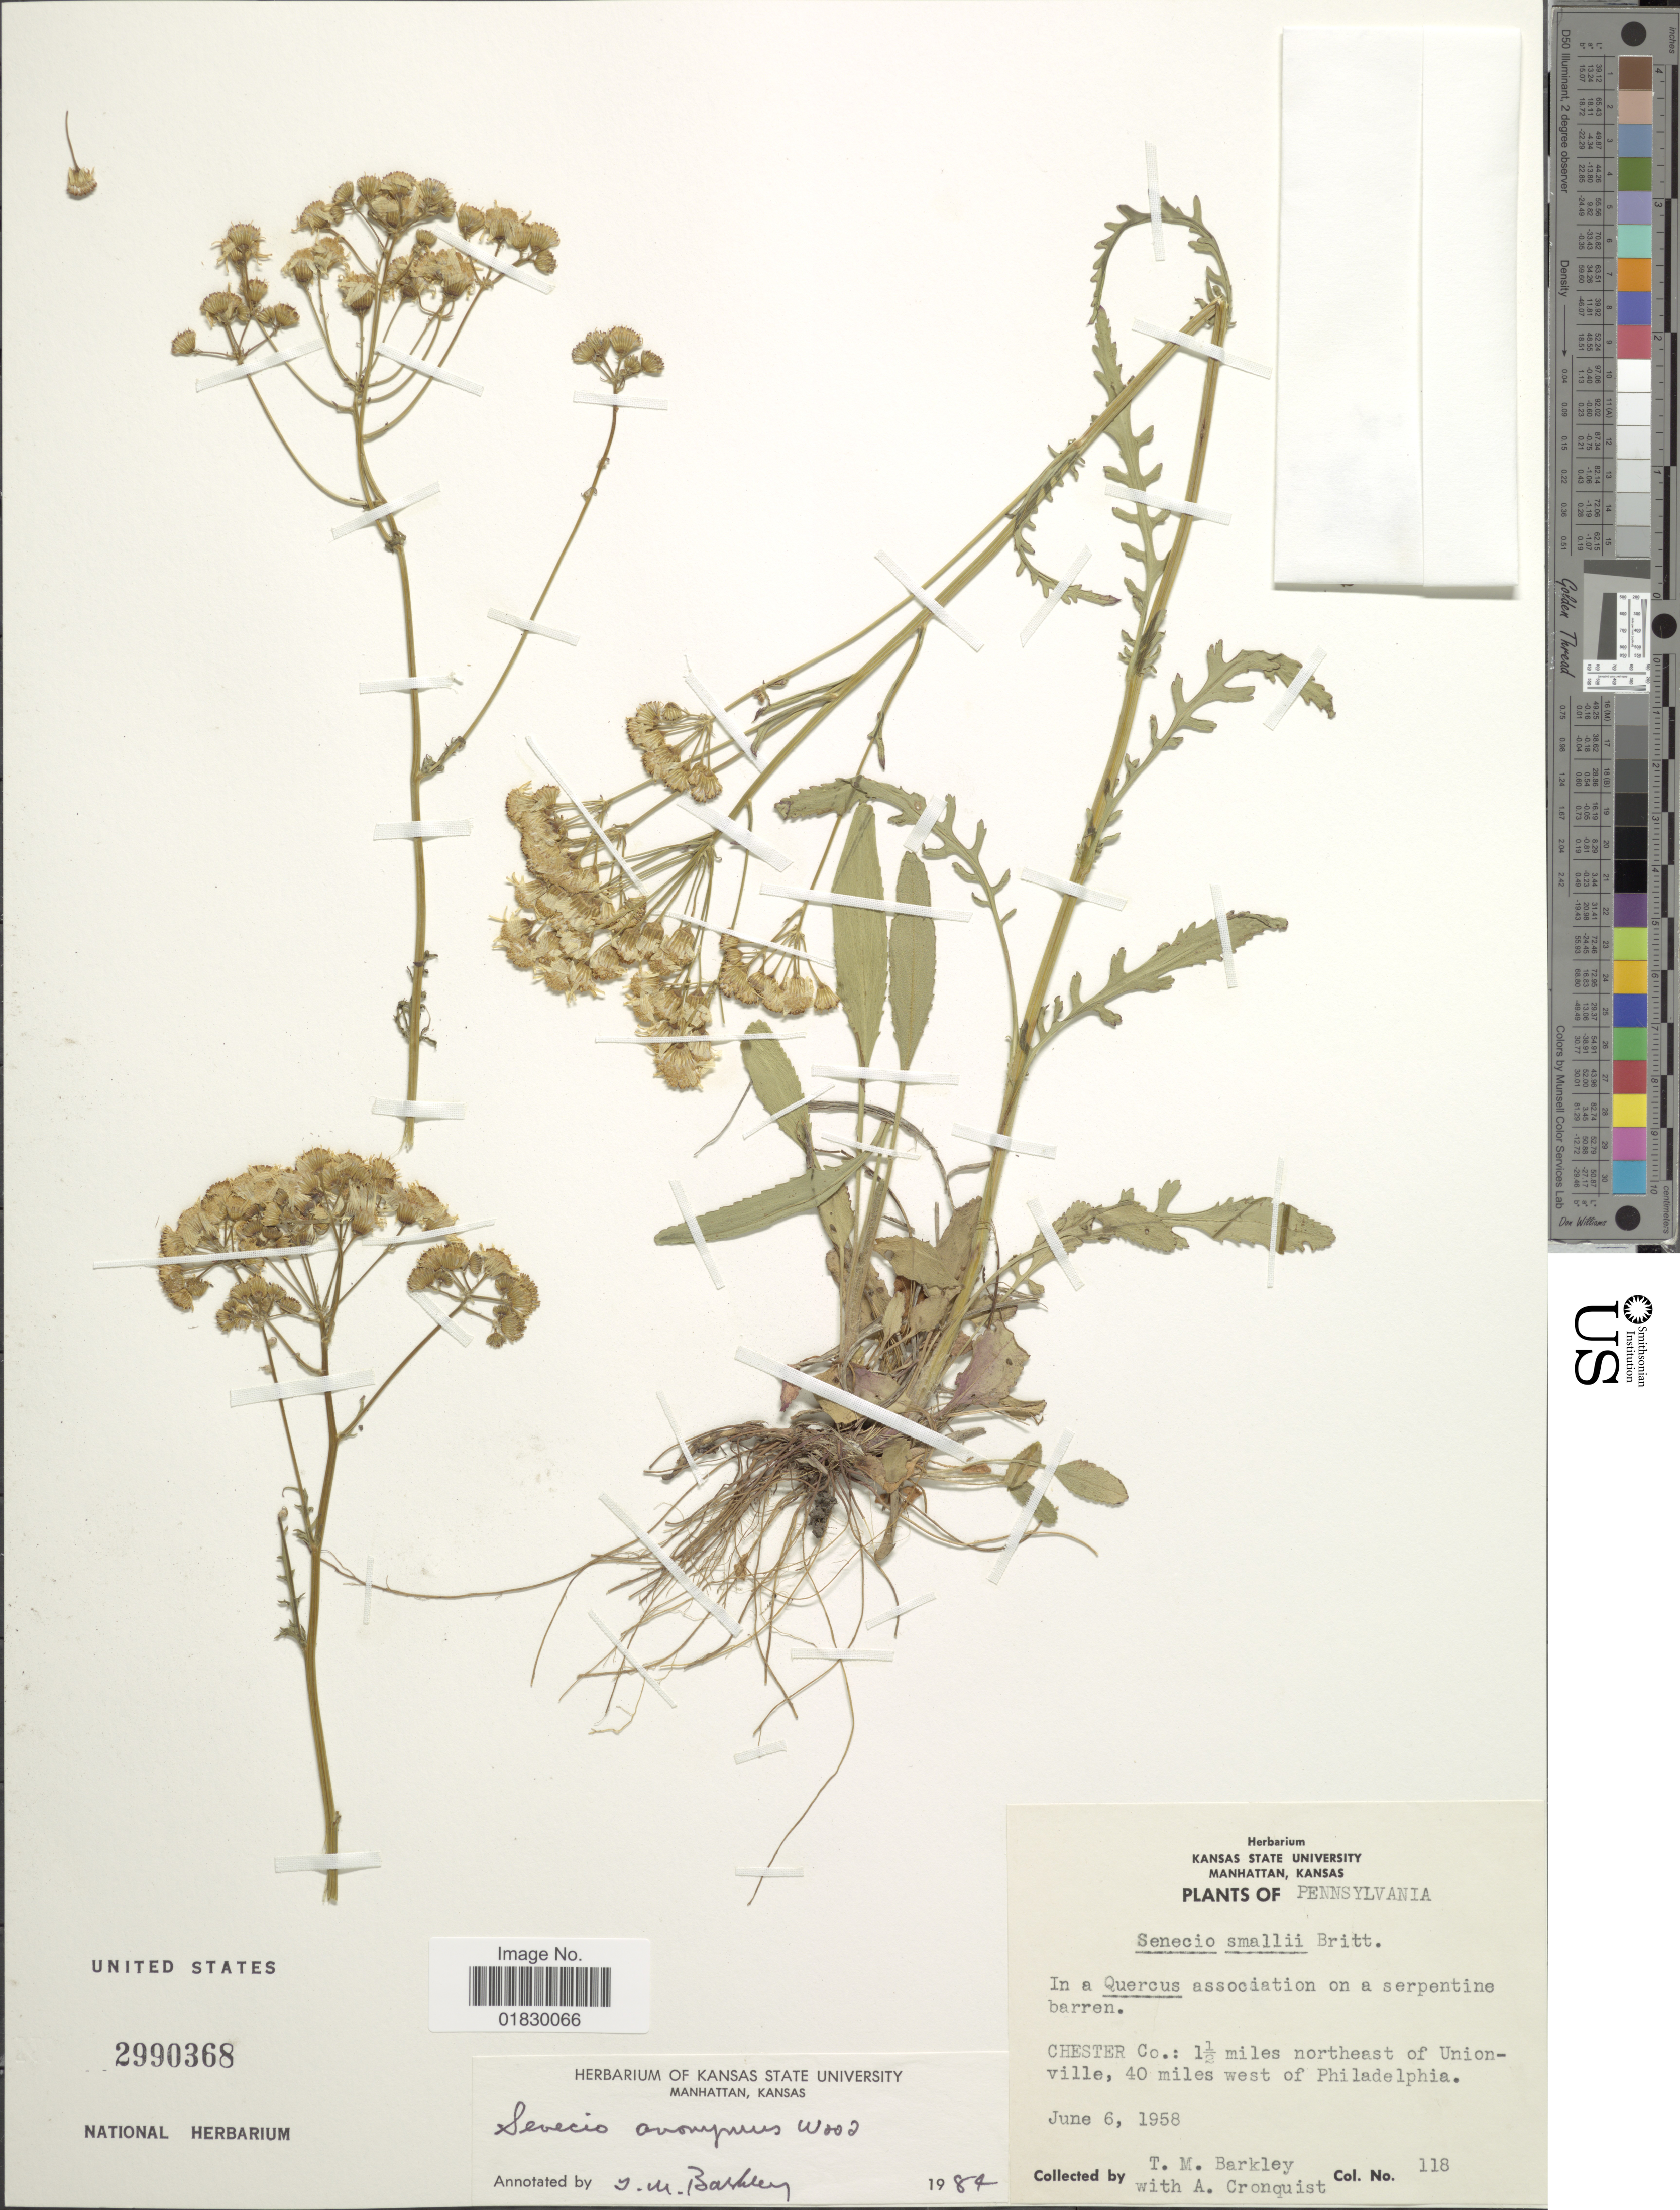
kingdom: Plantae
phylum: Tracheophyta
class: Magnoliopsida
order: Asterales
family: Asteraceae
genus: Packera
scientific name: Packera anonyma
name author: (Alph. Wood) W.A. Weber & Á. Löve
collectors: T. M. Barkley & A. J. Cronquist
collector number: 118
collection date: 1958-06-06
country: United States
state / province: Pennsylvania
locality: Chester Co.: 1½ miles northeast of Unionville, 40 miles west of Philadelphia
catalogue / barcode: US 2990368